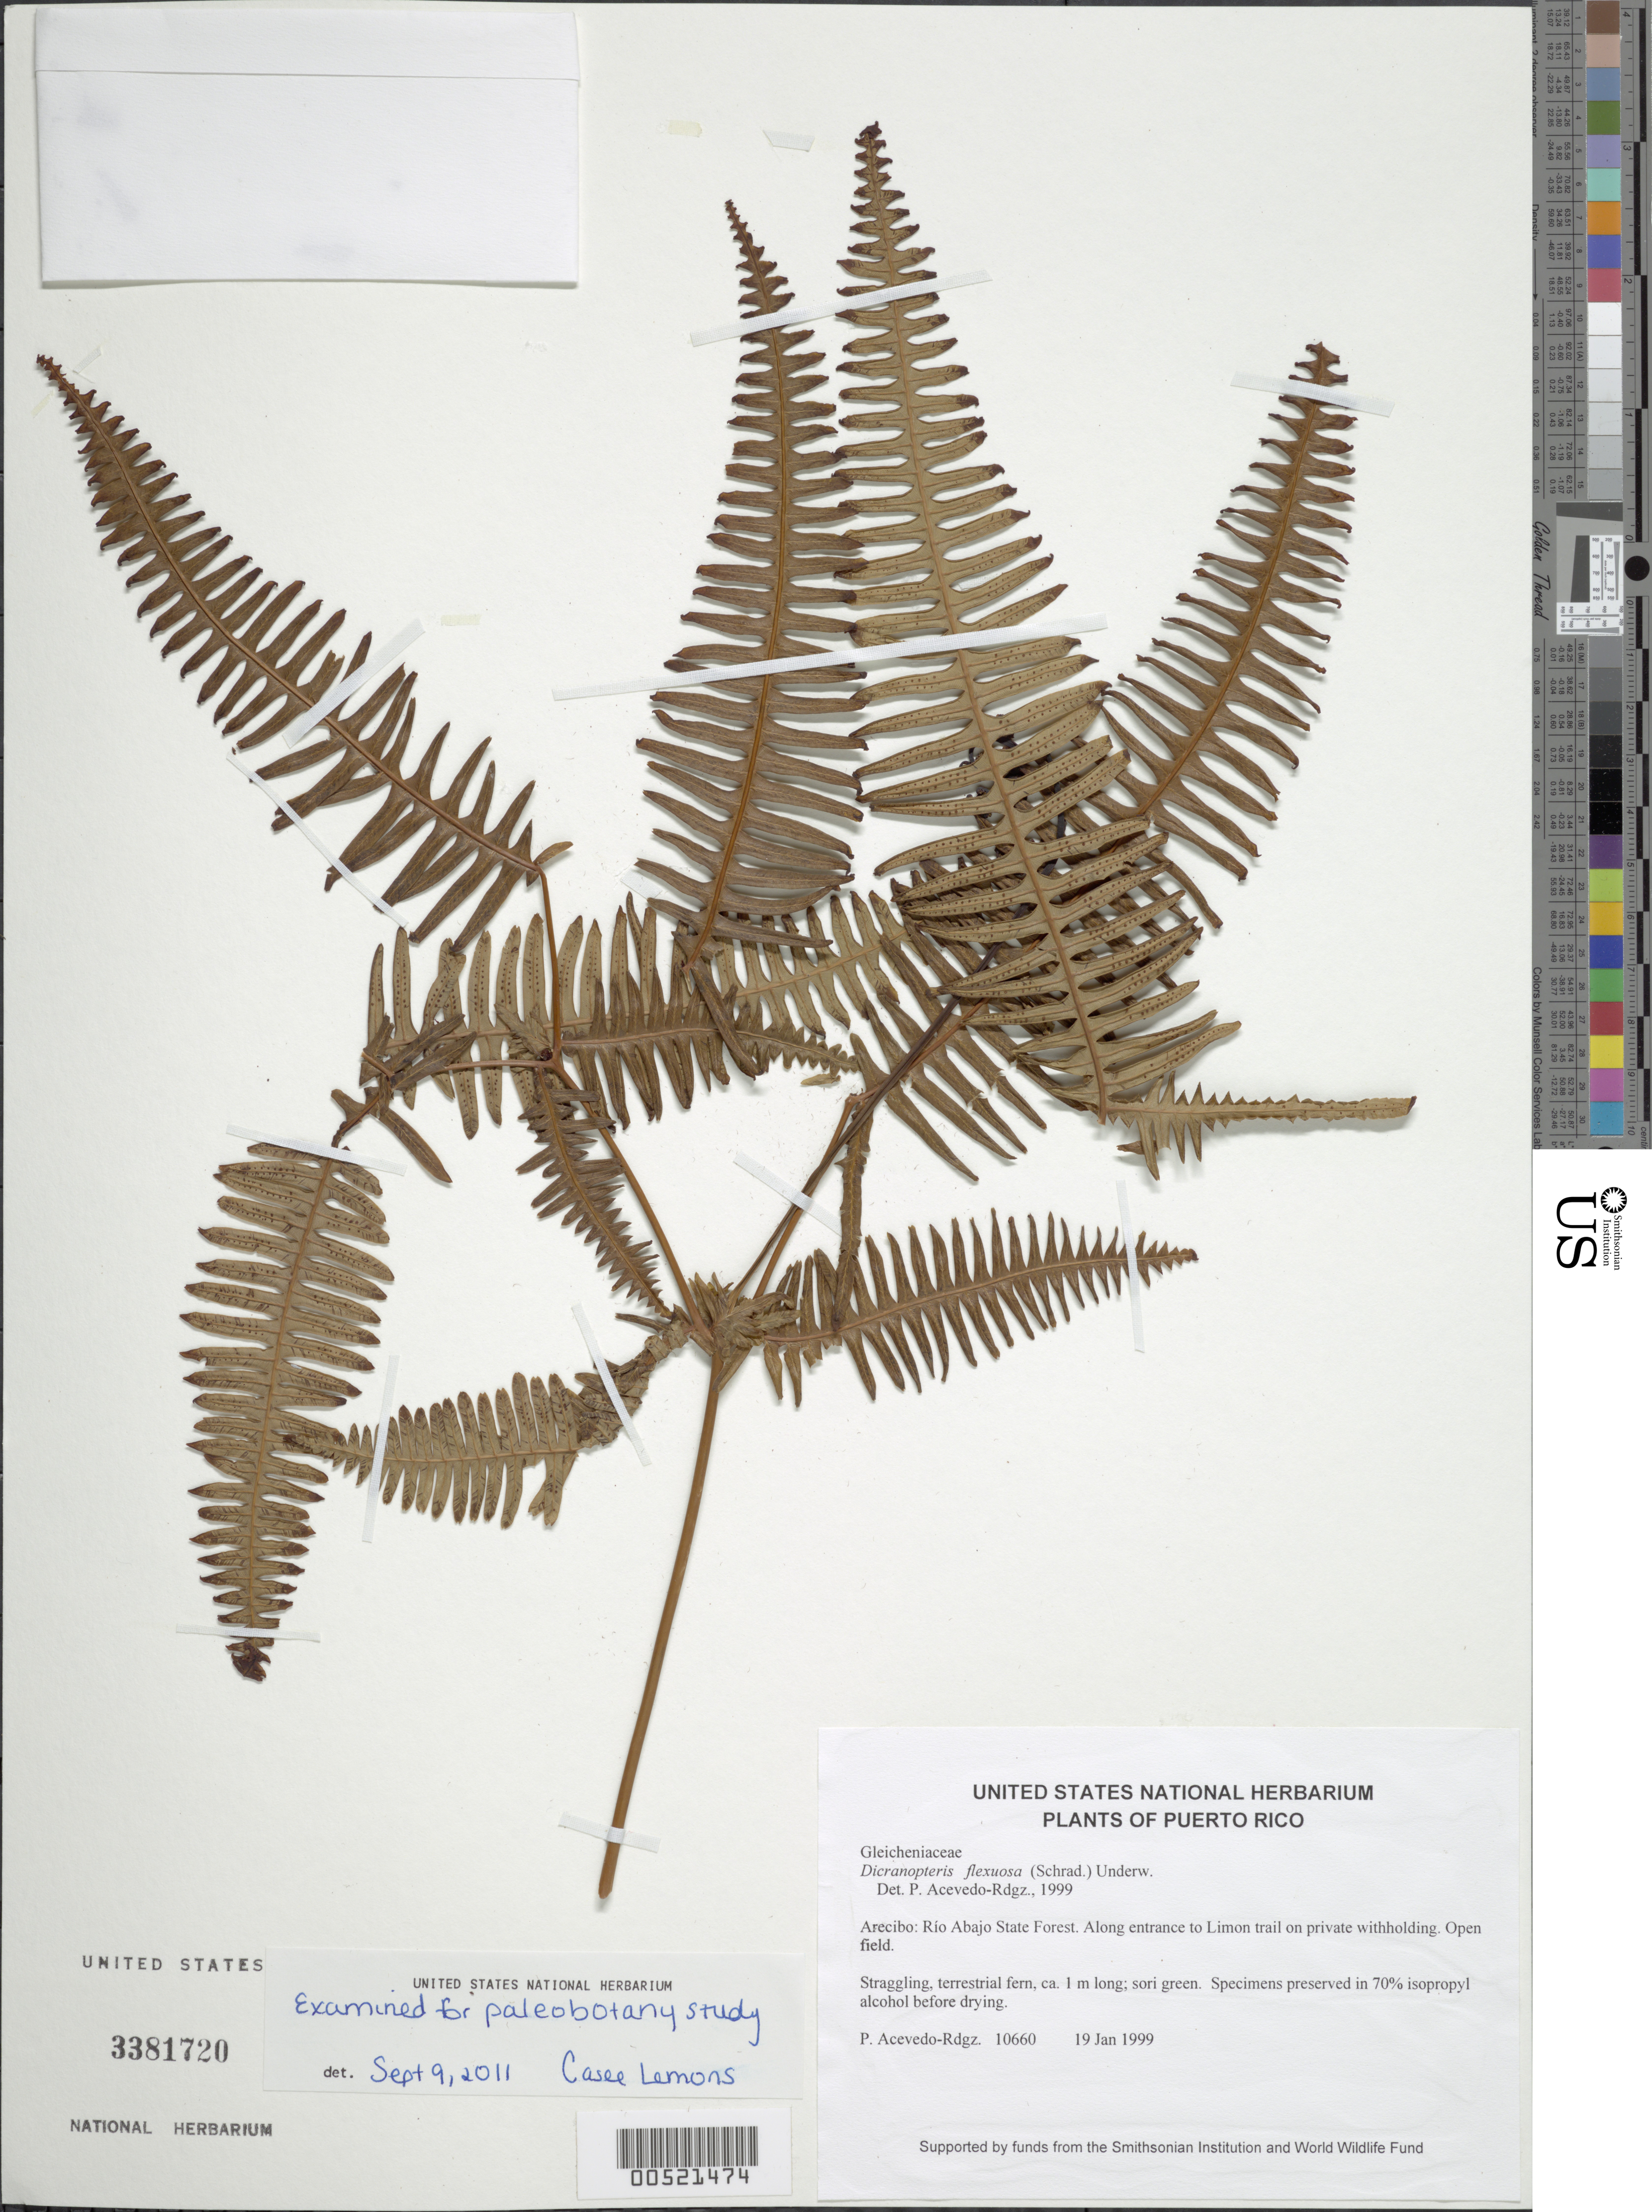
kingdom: Plantae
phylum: Tracheophyta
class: Polypodiopsida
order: Gleicheniales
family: Gleicheniaceae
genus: Dicranopteris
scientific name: Dicranopteris flexuosa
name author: (Schrad.) Underw.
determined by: Acevedo-Rodríguez, P., (BOT), Smithsonian Institution - National Museum of Natural History (UNITED STATES)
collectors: P. Acevedo-Rodr.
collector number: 10660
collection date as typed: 19 Jan 1999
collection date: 1999-01-19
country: Puerto Rico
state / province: Arecibo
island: Puerto Rico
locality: Arecibo; Río Abajo State Forest. Along entrance to Limon trail on private withholding.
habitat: Open field.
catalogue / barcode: US 3381720